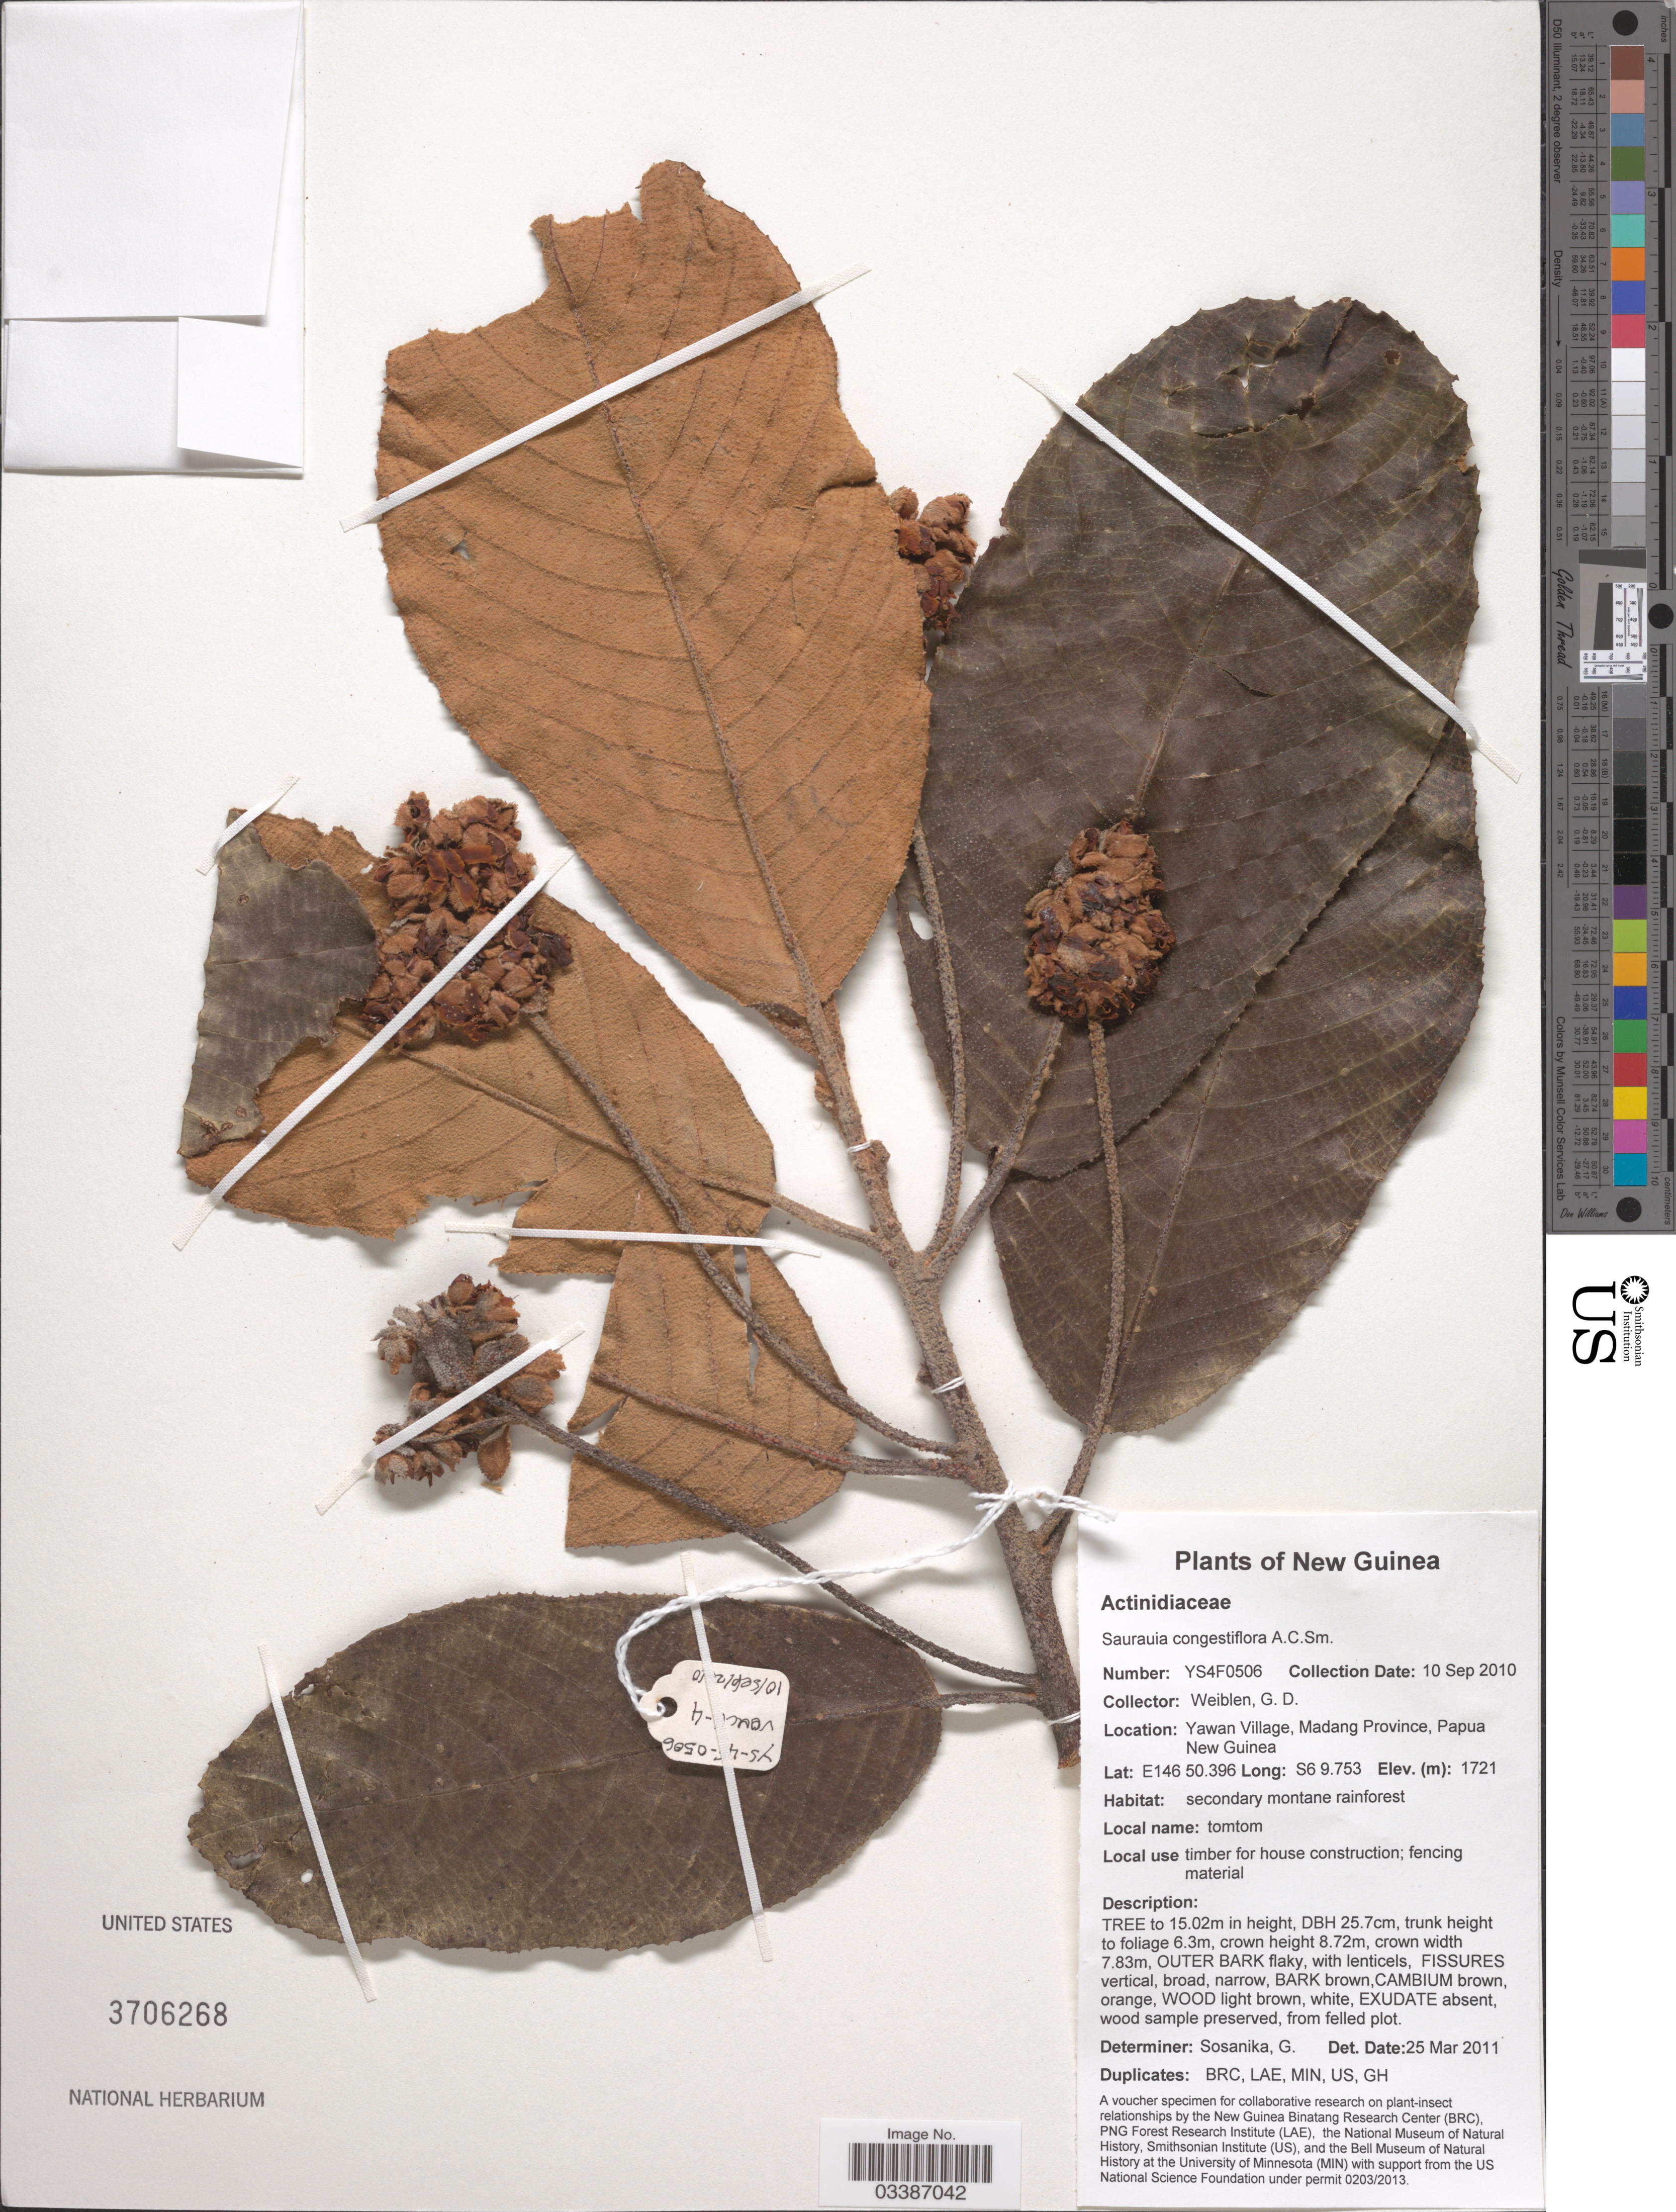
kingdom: Plantae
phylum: Tracheophyta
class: Magnoliopsida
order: Ericales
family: Actinidiaceae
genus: Saurauia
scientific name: Saurauia congestiflora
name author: A.C. Sm.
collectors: G. D. Weiblen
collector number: YS4F0506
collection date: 2010-09-10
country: Papua New Guinea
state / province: Madang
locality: New Guinea. Yawan Village.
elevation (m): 1721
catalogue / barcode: US 3706268